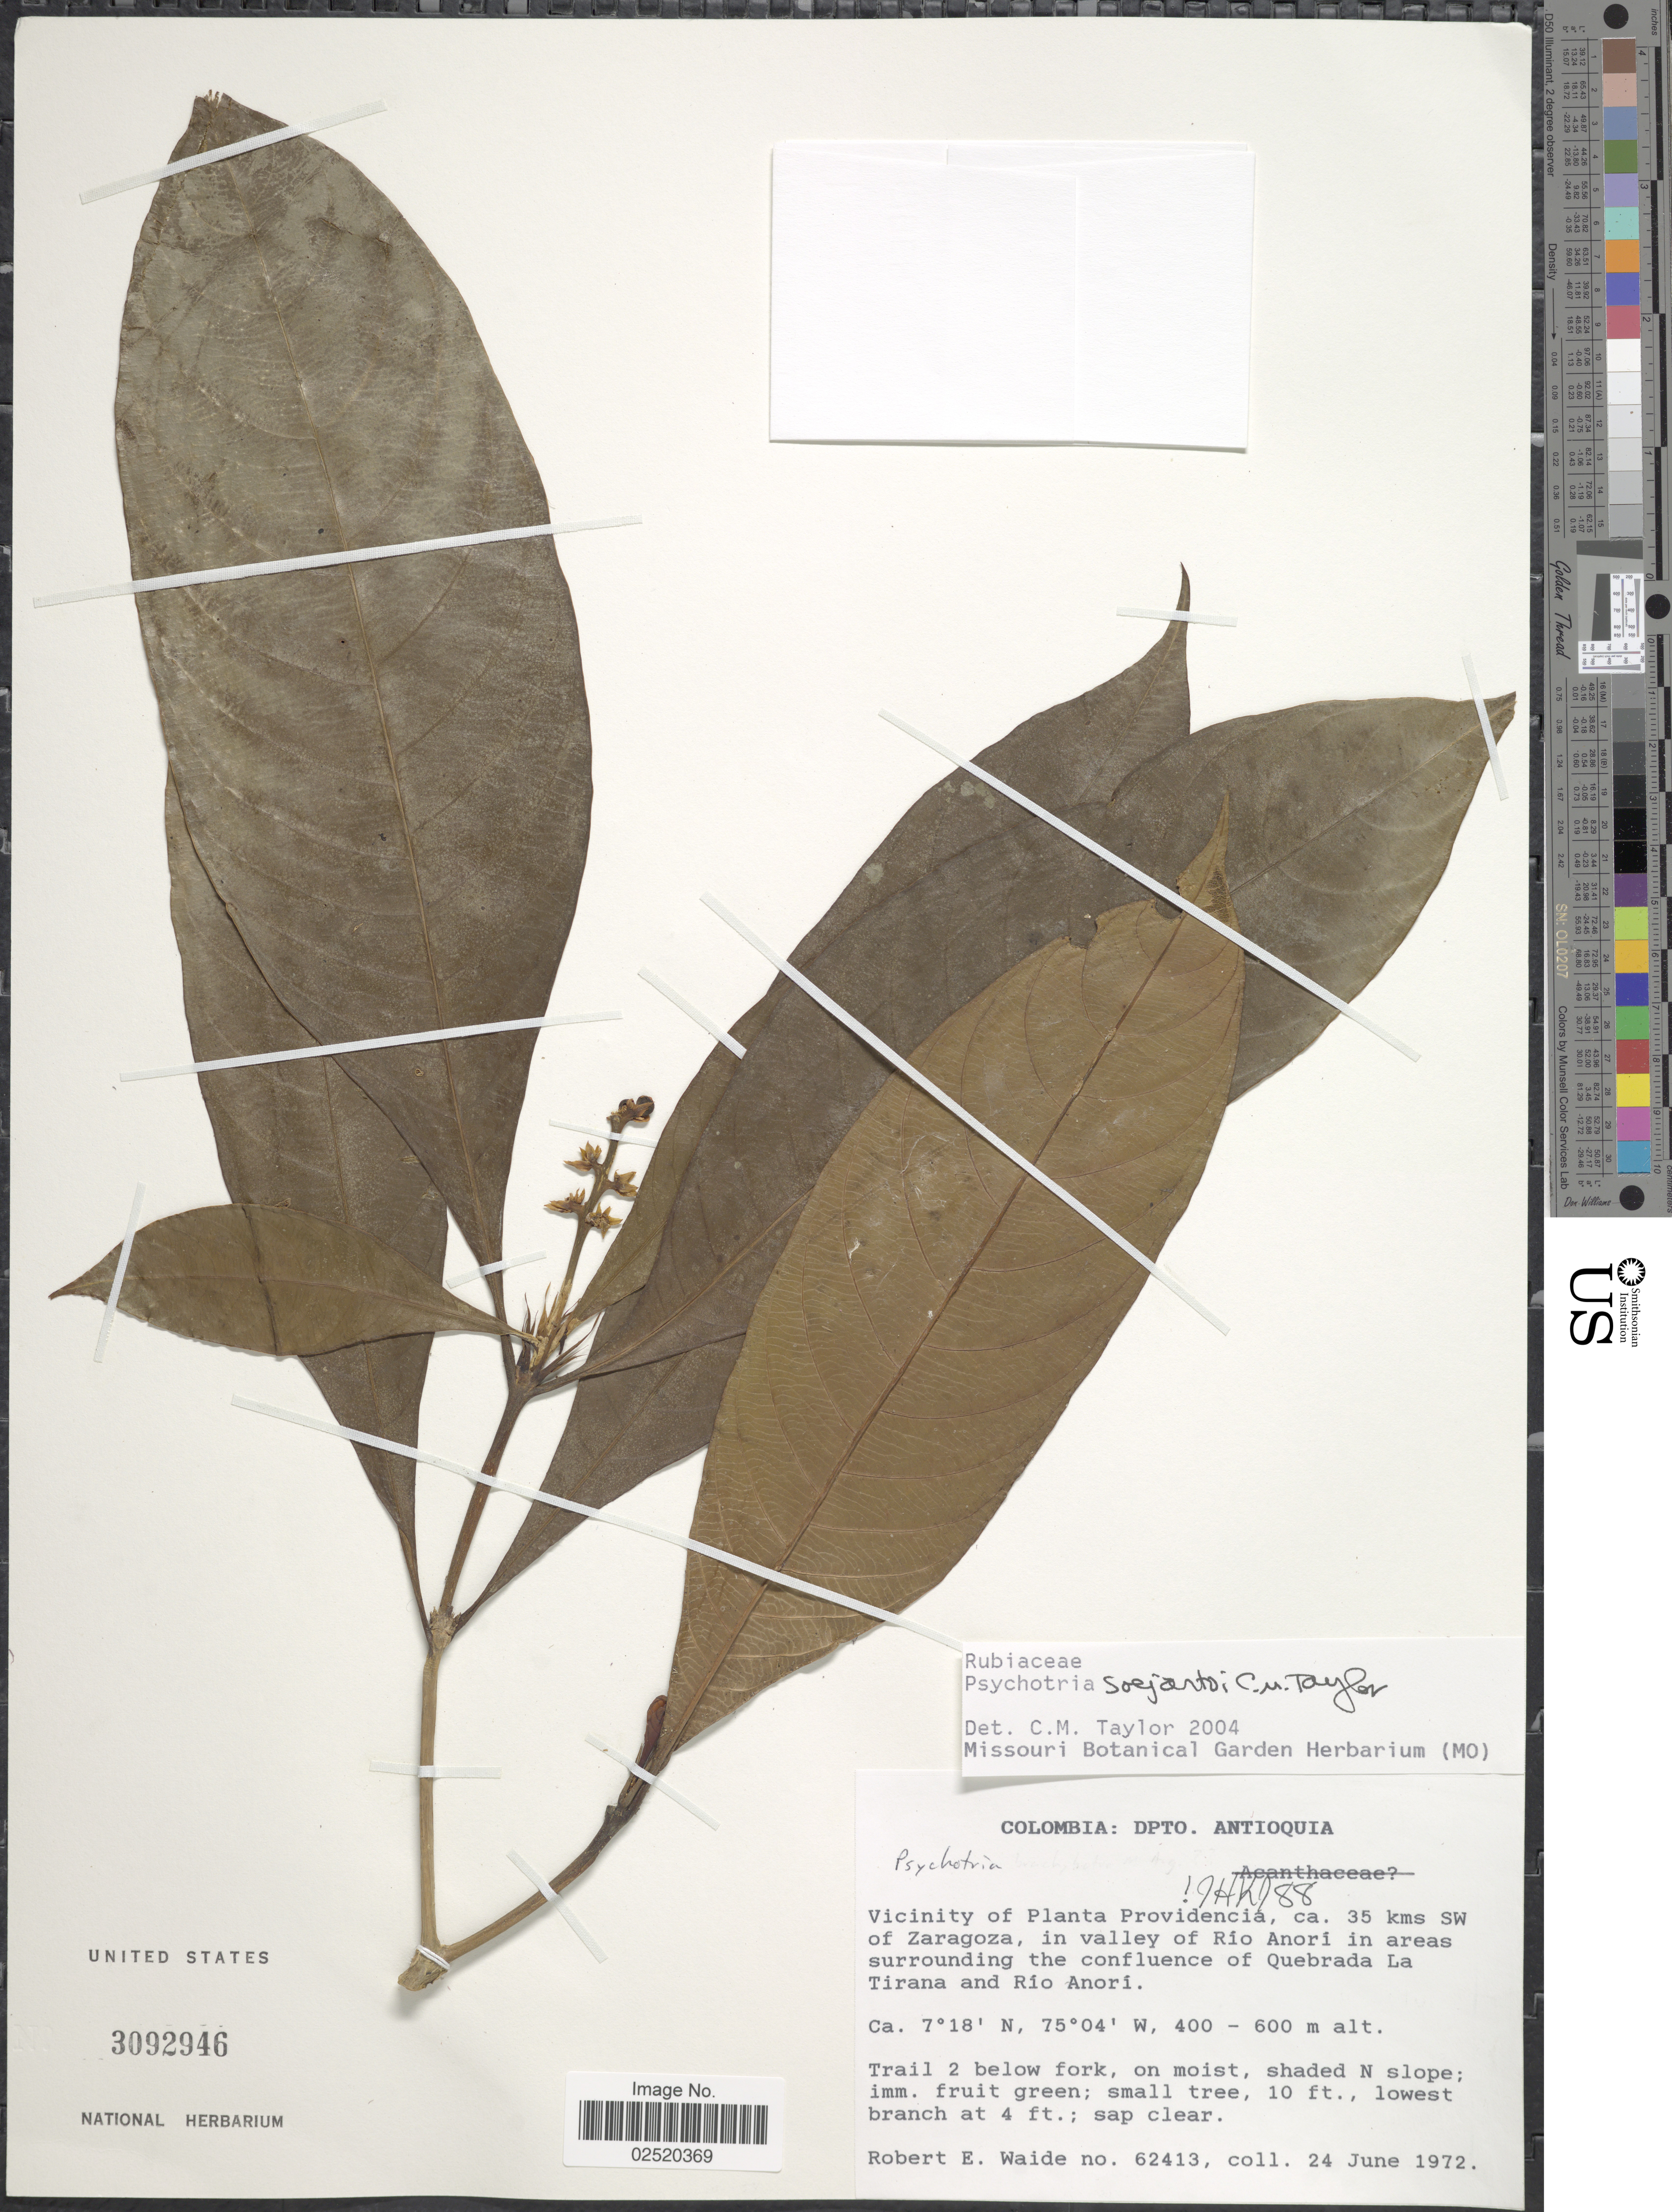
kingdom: Plantae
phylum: Tracheophyta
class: Magnoliopsida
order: Gentianales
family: Rubiaceae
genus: Psychotria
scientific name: Psychotria soejartoi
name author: C.M. Taylor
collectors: R. Waide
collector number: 62413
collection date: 1972-06-24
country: Colombia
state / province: Antioquia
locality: Dpto. Antioquia, Vicinity of Planta Providencia, 35 kms SW of Zaragoza, in valley of Rio Anori in areas surrounding the confluence of Quebrada La Tirana and Rio Anori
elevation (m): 400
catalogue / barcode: US 3092946